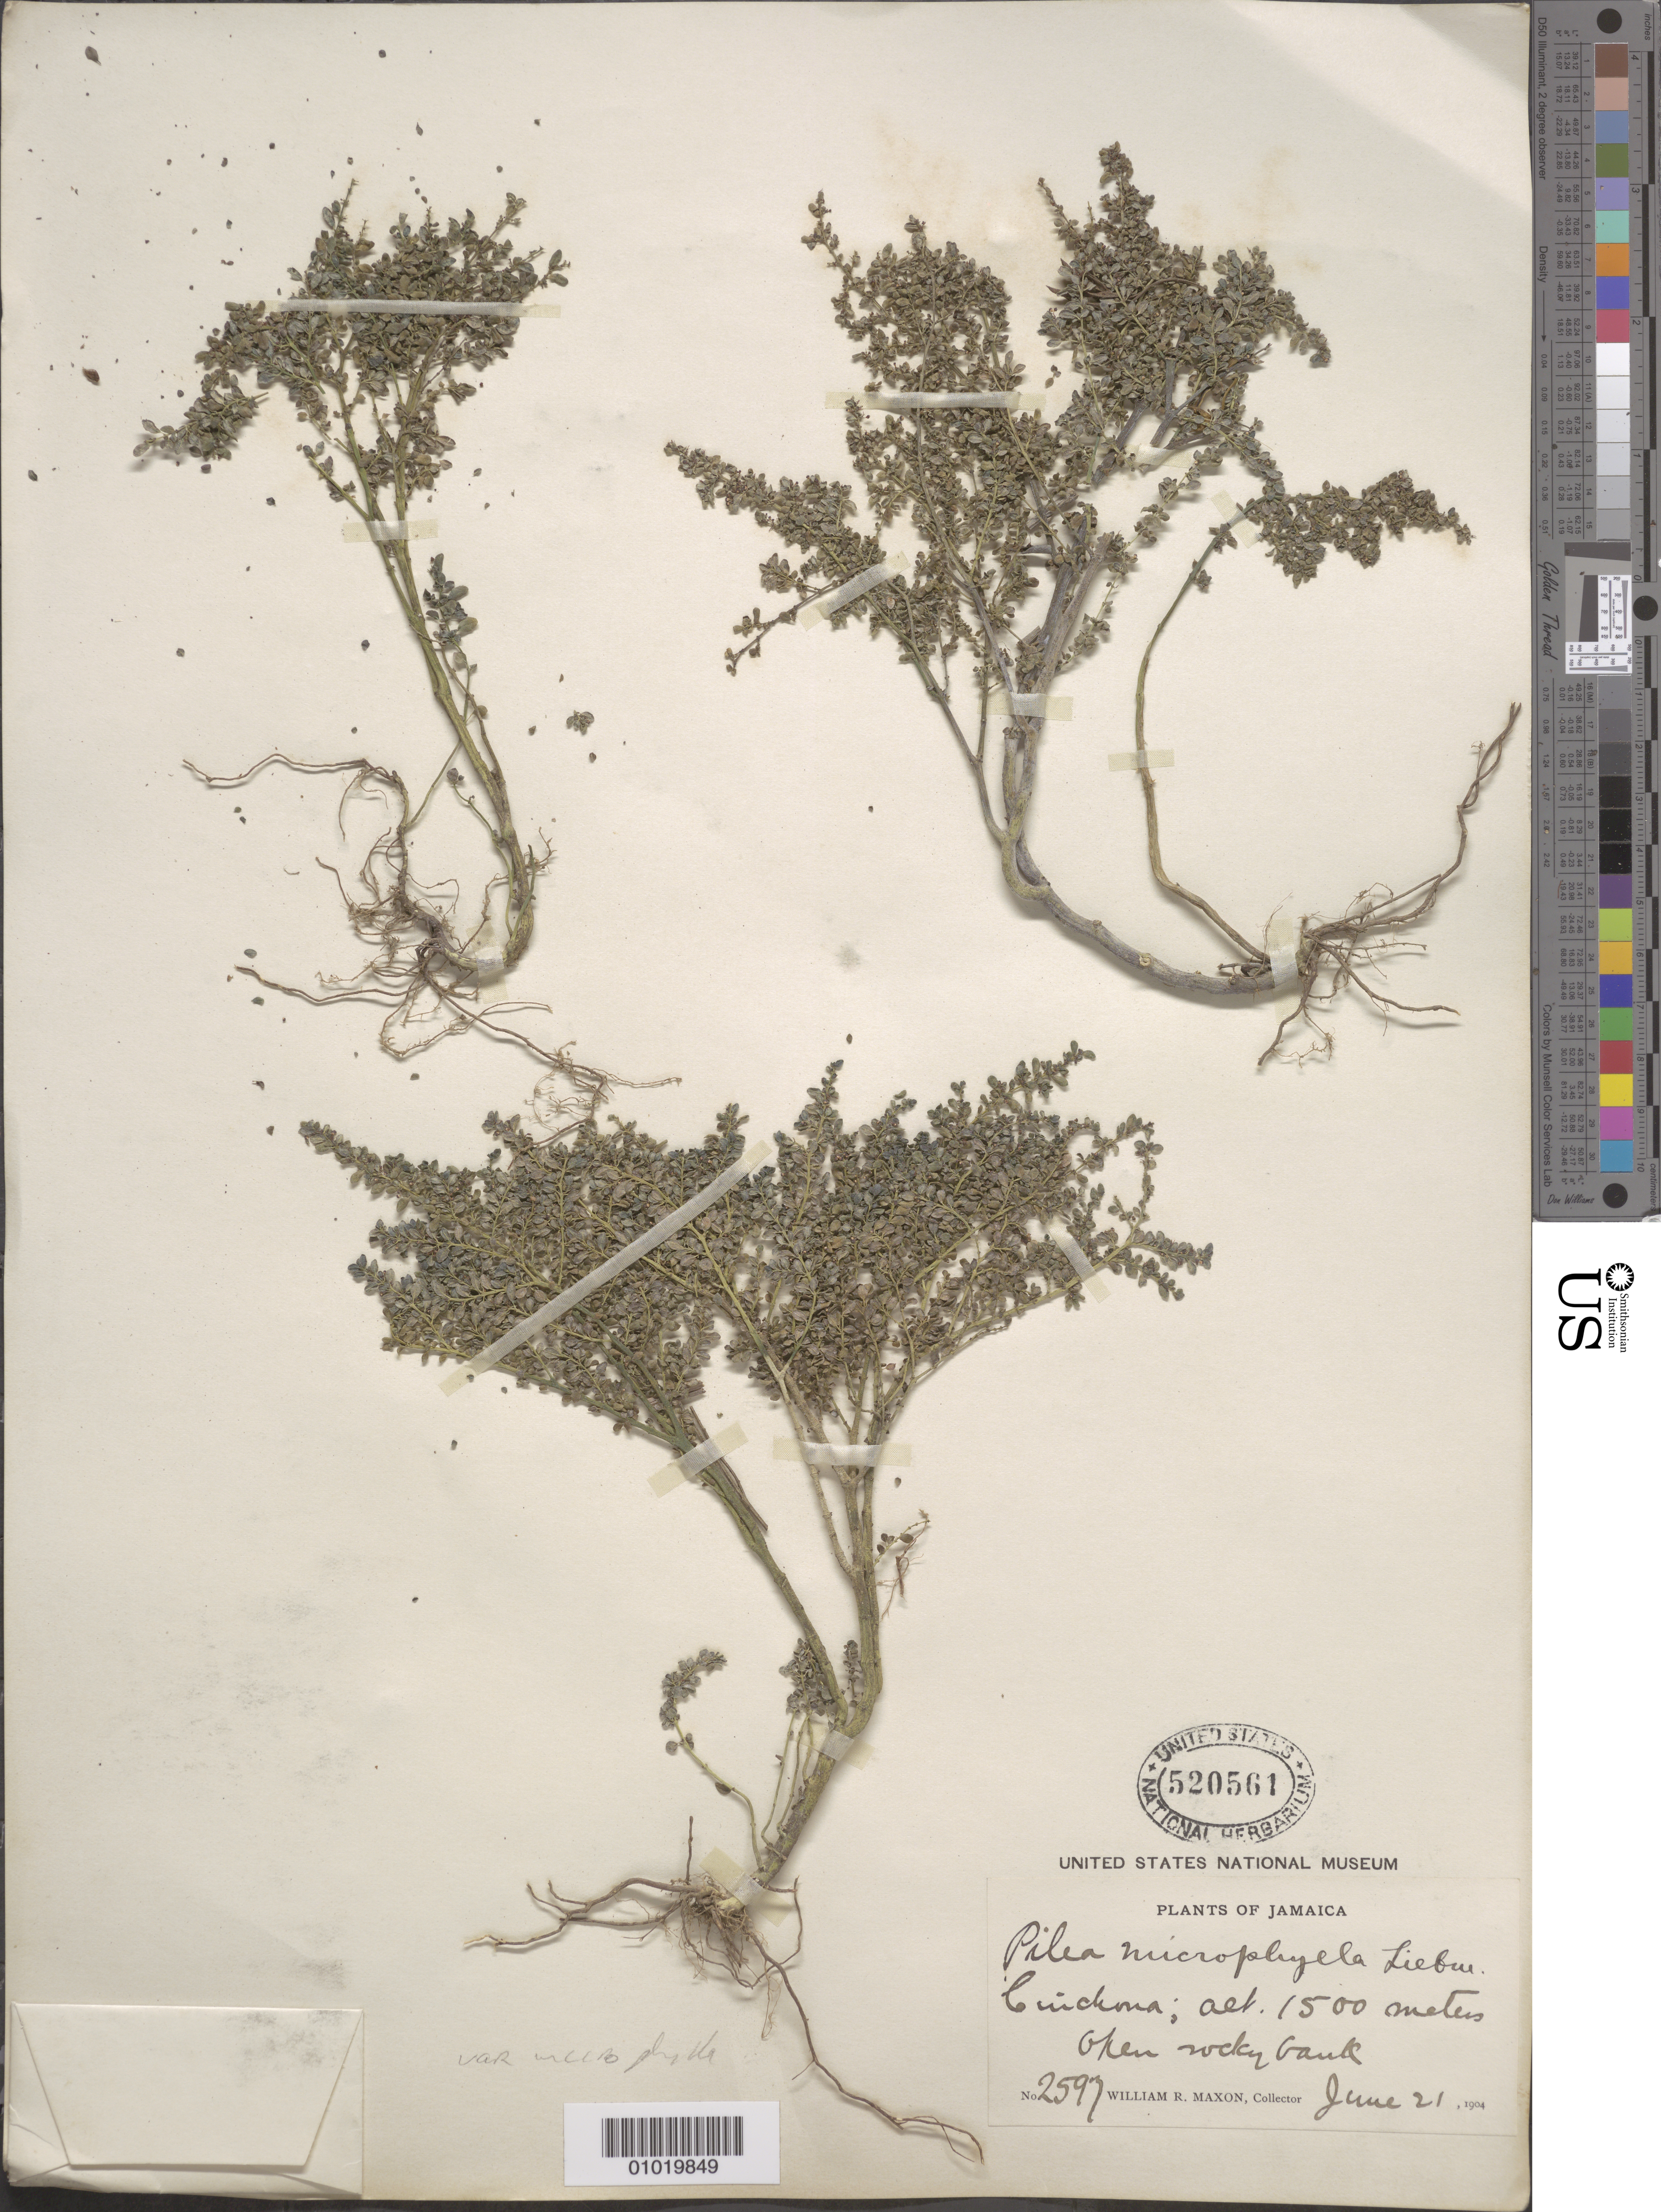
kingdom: Plantae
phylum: Tracheophyta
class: Magnoliopsida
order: Rosales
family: Urticaceae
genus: Pilea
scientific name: Pilea microphylla var. microphylla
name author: (L.) Liebm.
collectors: W. R. Maxon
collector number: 2597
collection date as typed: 21 Jun 1904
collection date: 1904-06-21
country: Jamaica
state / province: Saint Andrew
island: Jamaica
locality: Cinchona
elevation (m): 1500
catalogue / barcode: US 520561